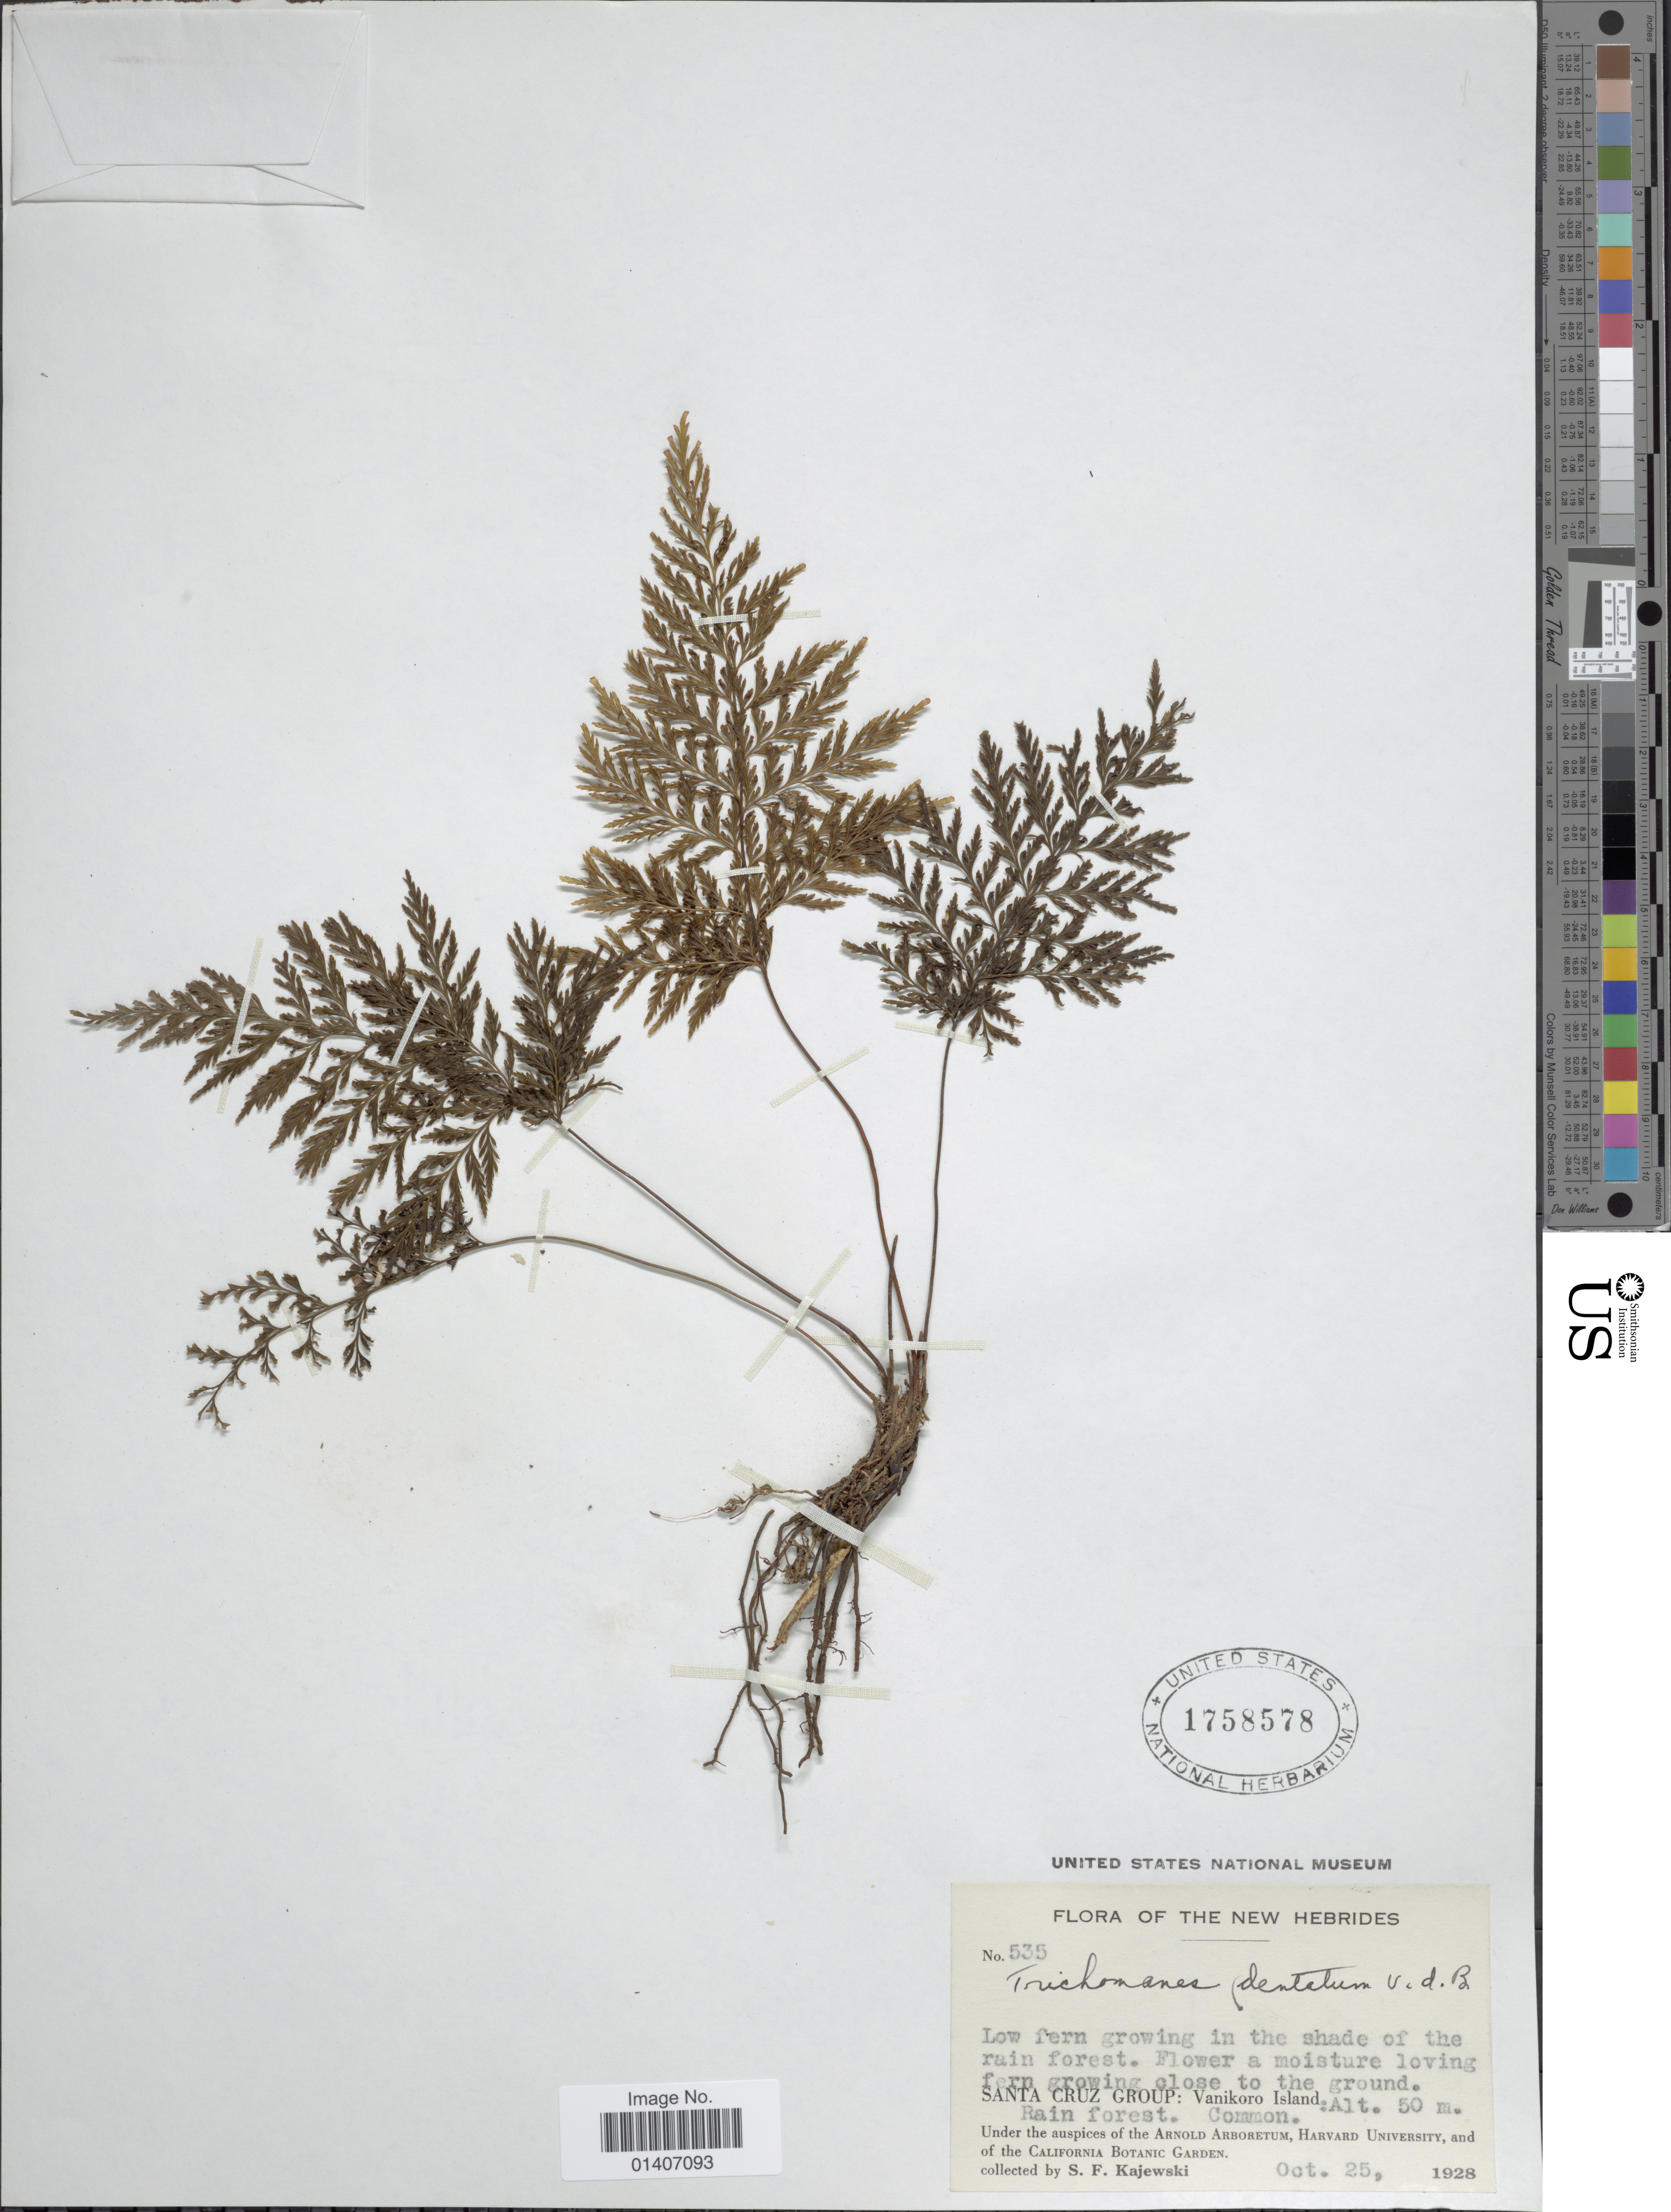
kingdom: Plantae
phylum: Tracheophyta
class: Polypodiopsida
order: Hymenophyllales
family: Hymenophyllaceae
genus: Abrodictyum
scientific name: Abrodictyum dentatum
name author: (Bosch) Ebihara & K. Iwats.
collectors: S. Kajewski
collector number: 535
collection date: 1928-10-25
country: Vanuatu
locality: New Hebrides, Santa Cruz Group: Vanikoro Island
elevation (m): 50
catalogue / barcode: US 1758578